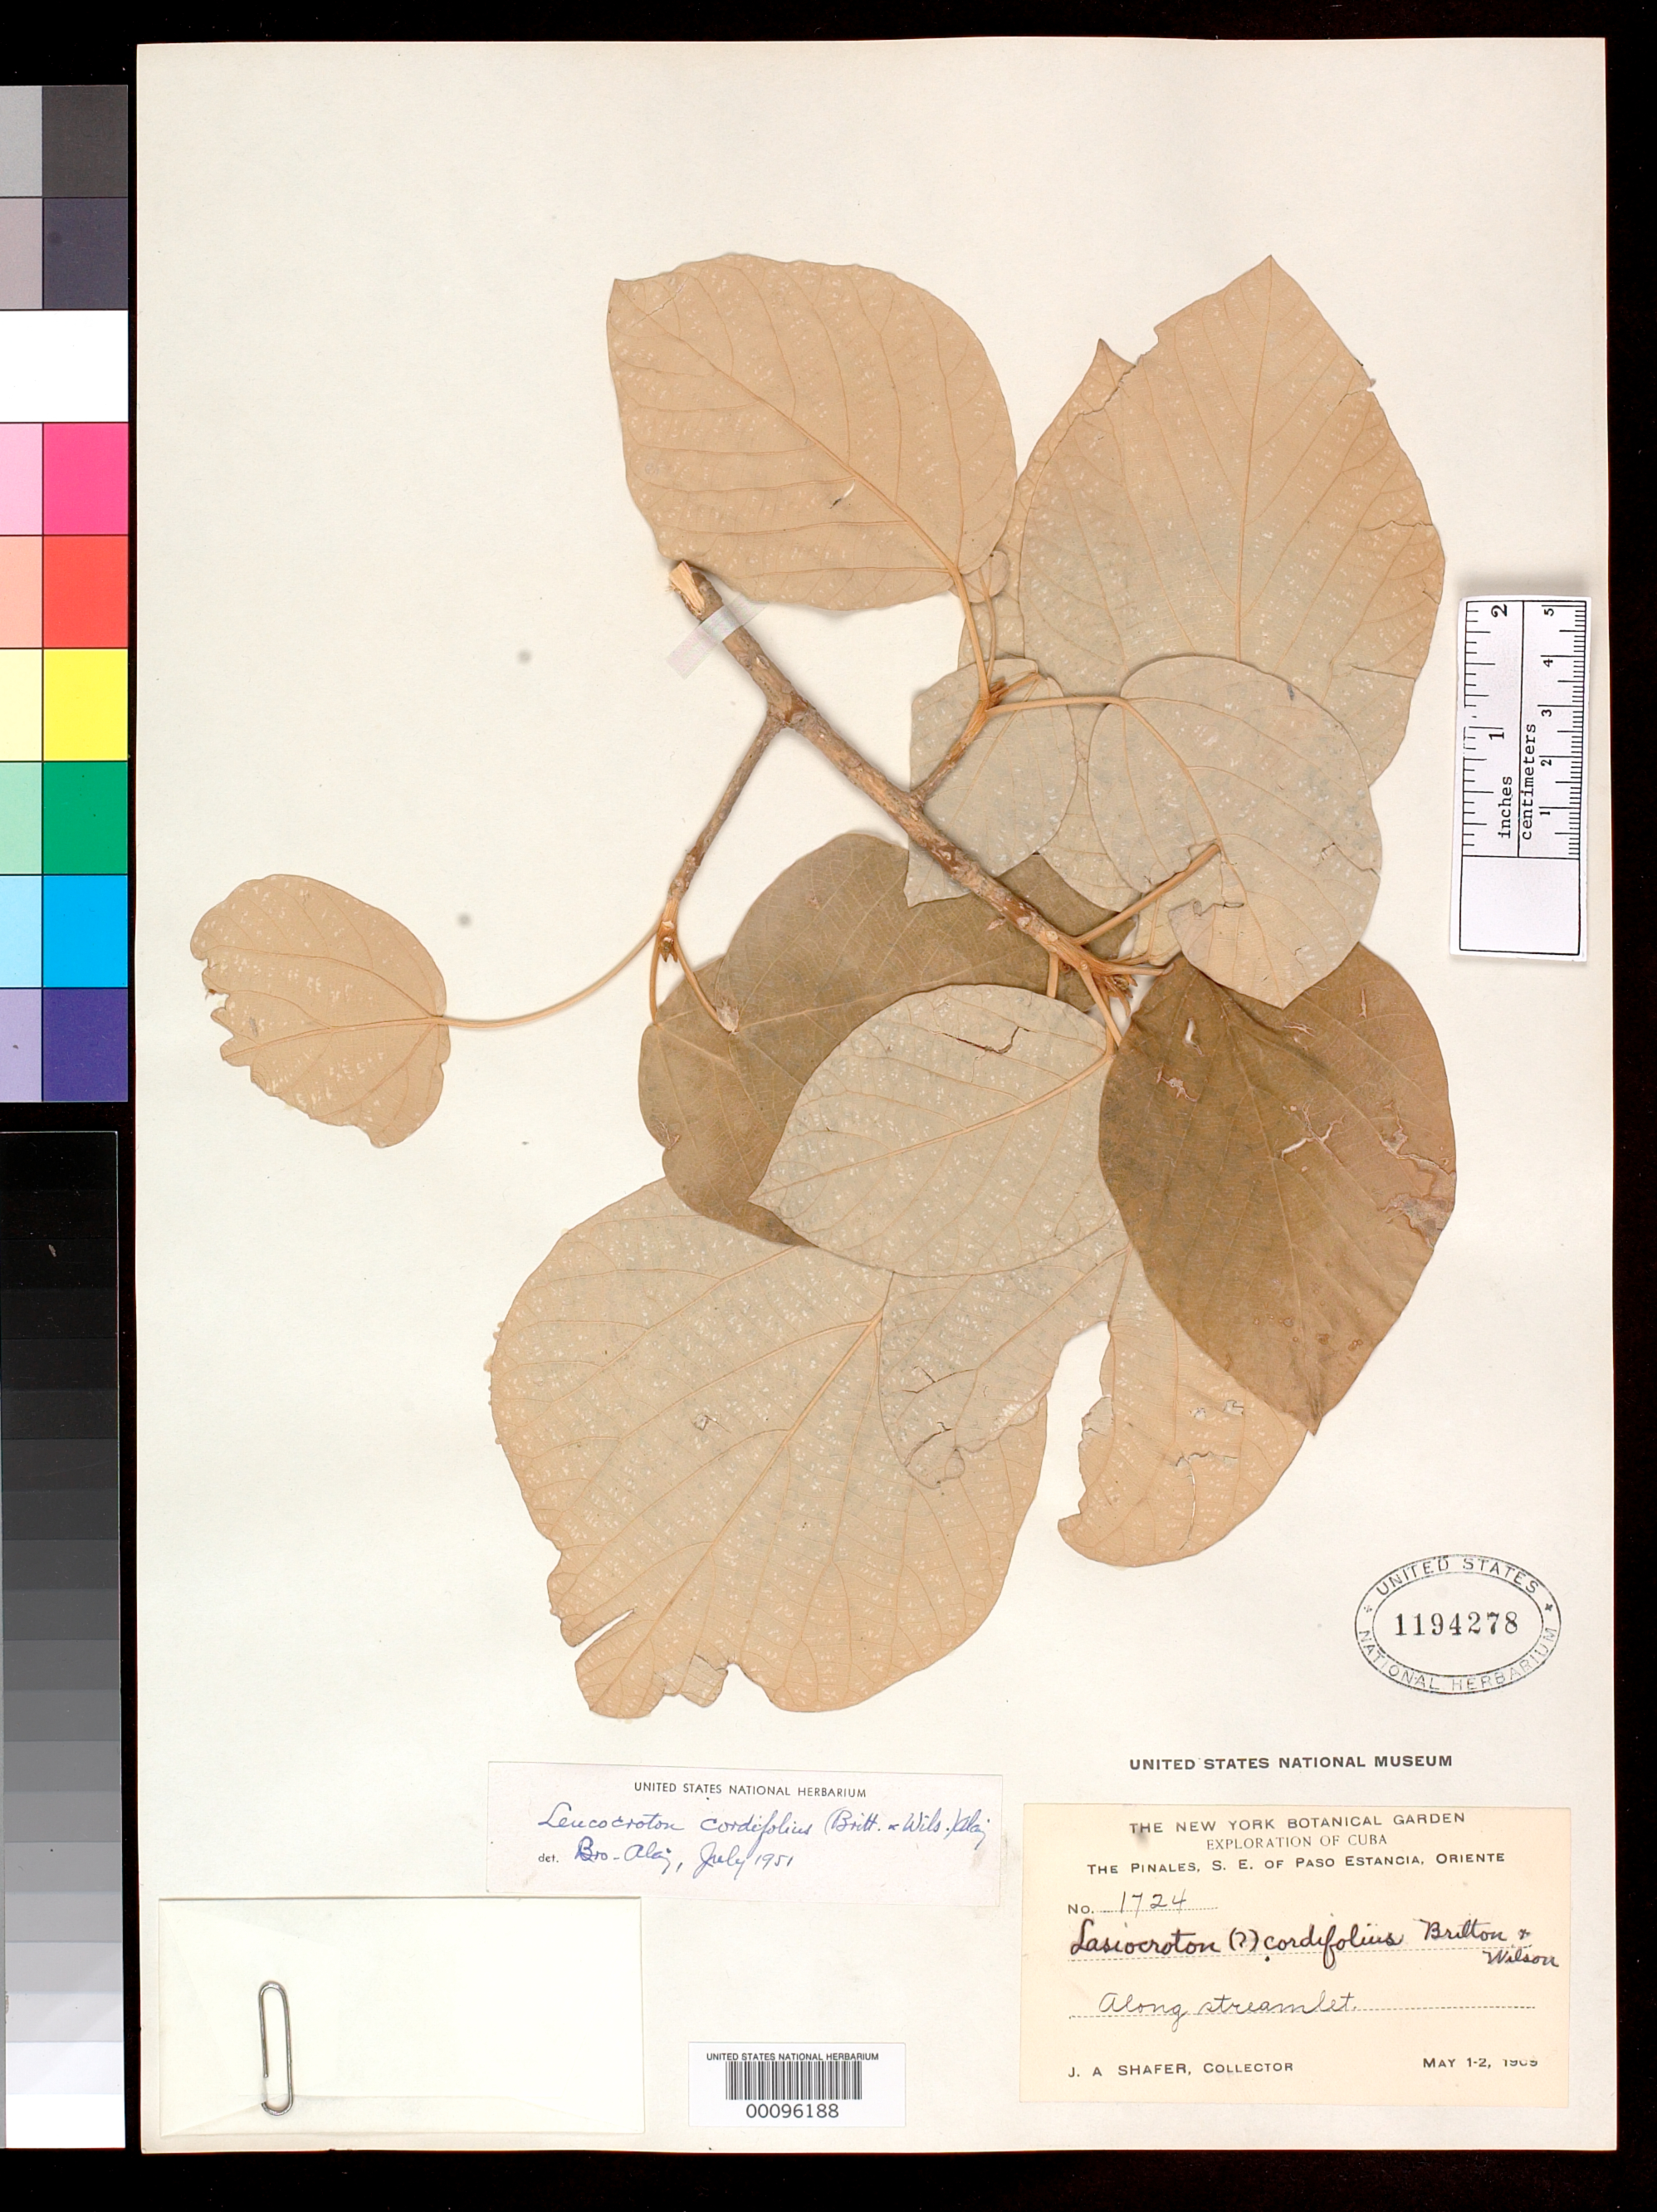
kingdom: Plantae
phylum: Tracheophyta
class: Magnoliopsida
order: Malpighiales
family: Euphorbiaceae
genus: Lasiocroton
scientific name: Lasiocroton cordifolius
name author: Britton & P. Wilson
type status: Isotype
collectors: J. A. Shafer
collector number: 724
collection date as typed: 01 May 1909 to 02 May 1909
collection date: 1909-05-01/1909-05-02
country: Cuba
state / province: Oriente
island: Greater Antilles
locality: The Pinales.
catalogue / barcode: US 1194278